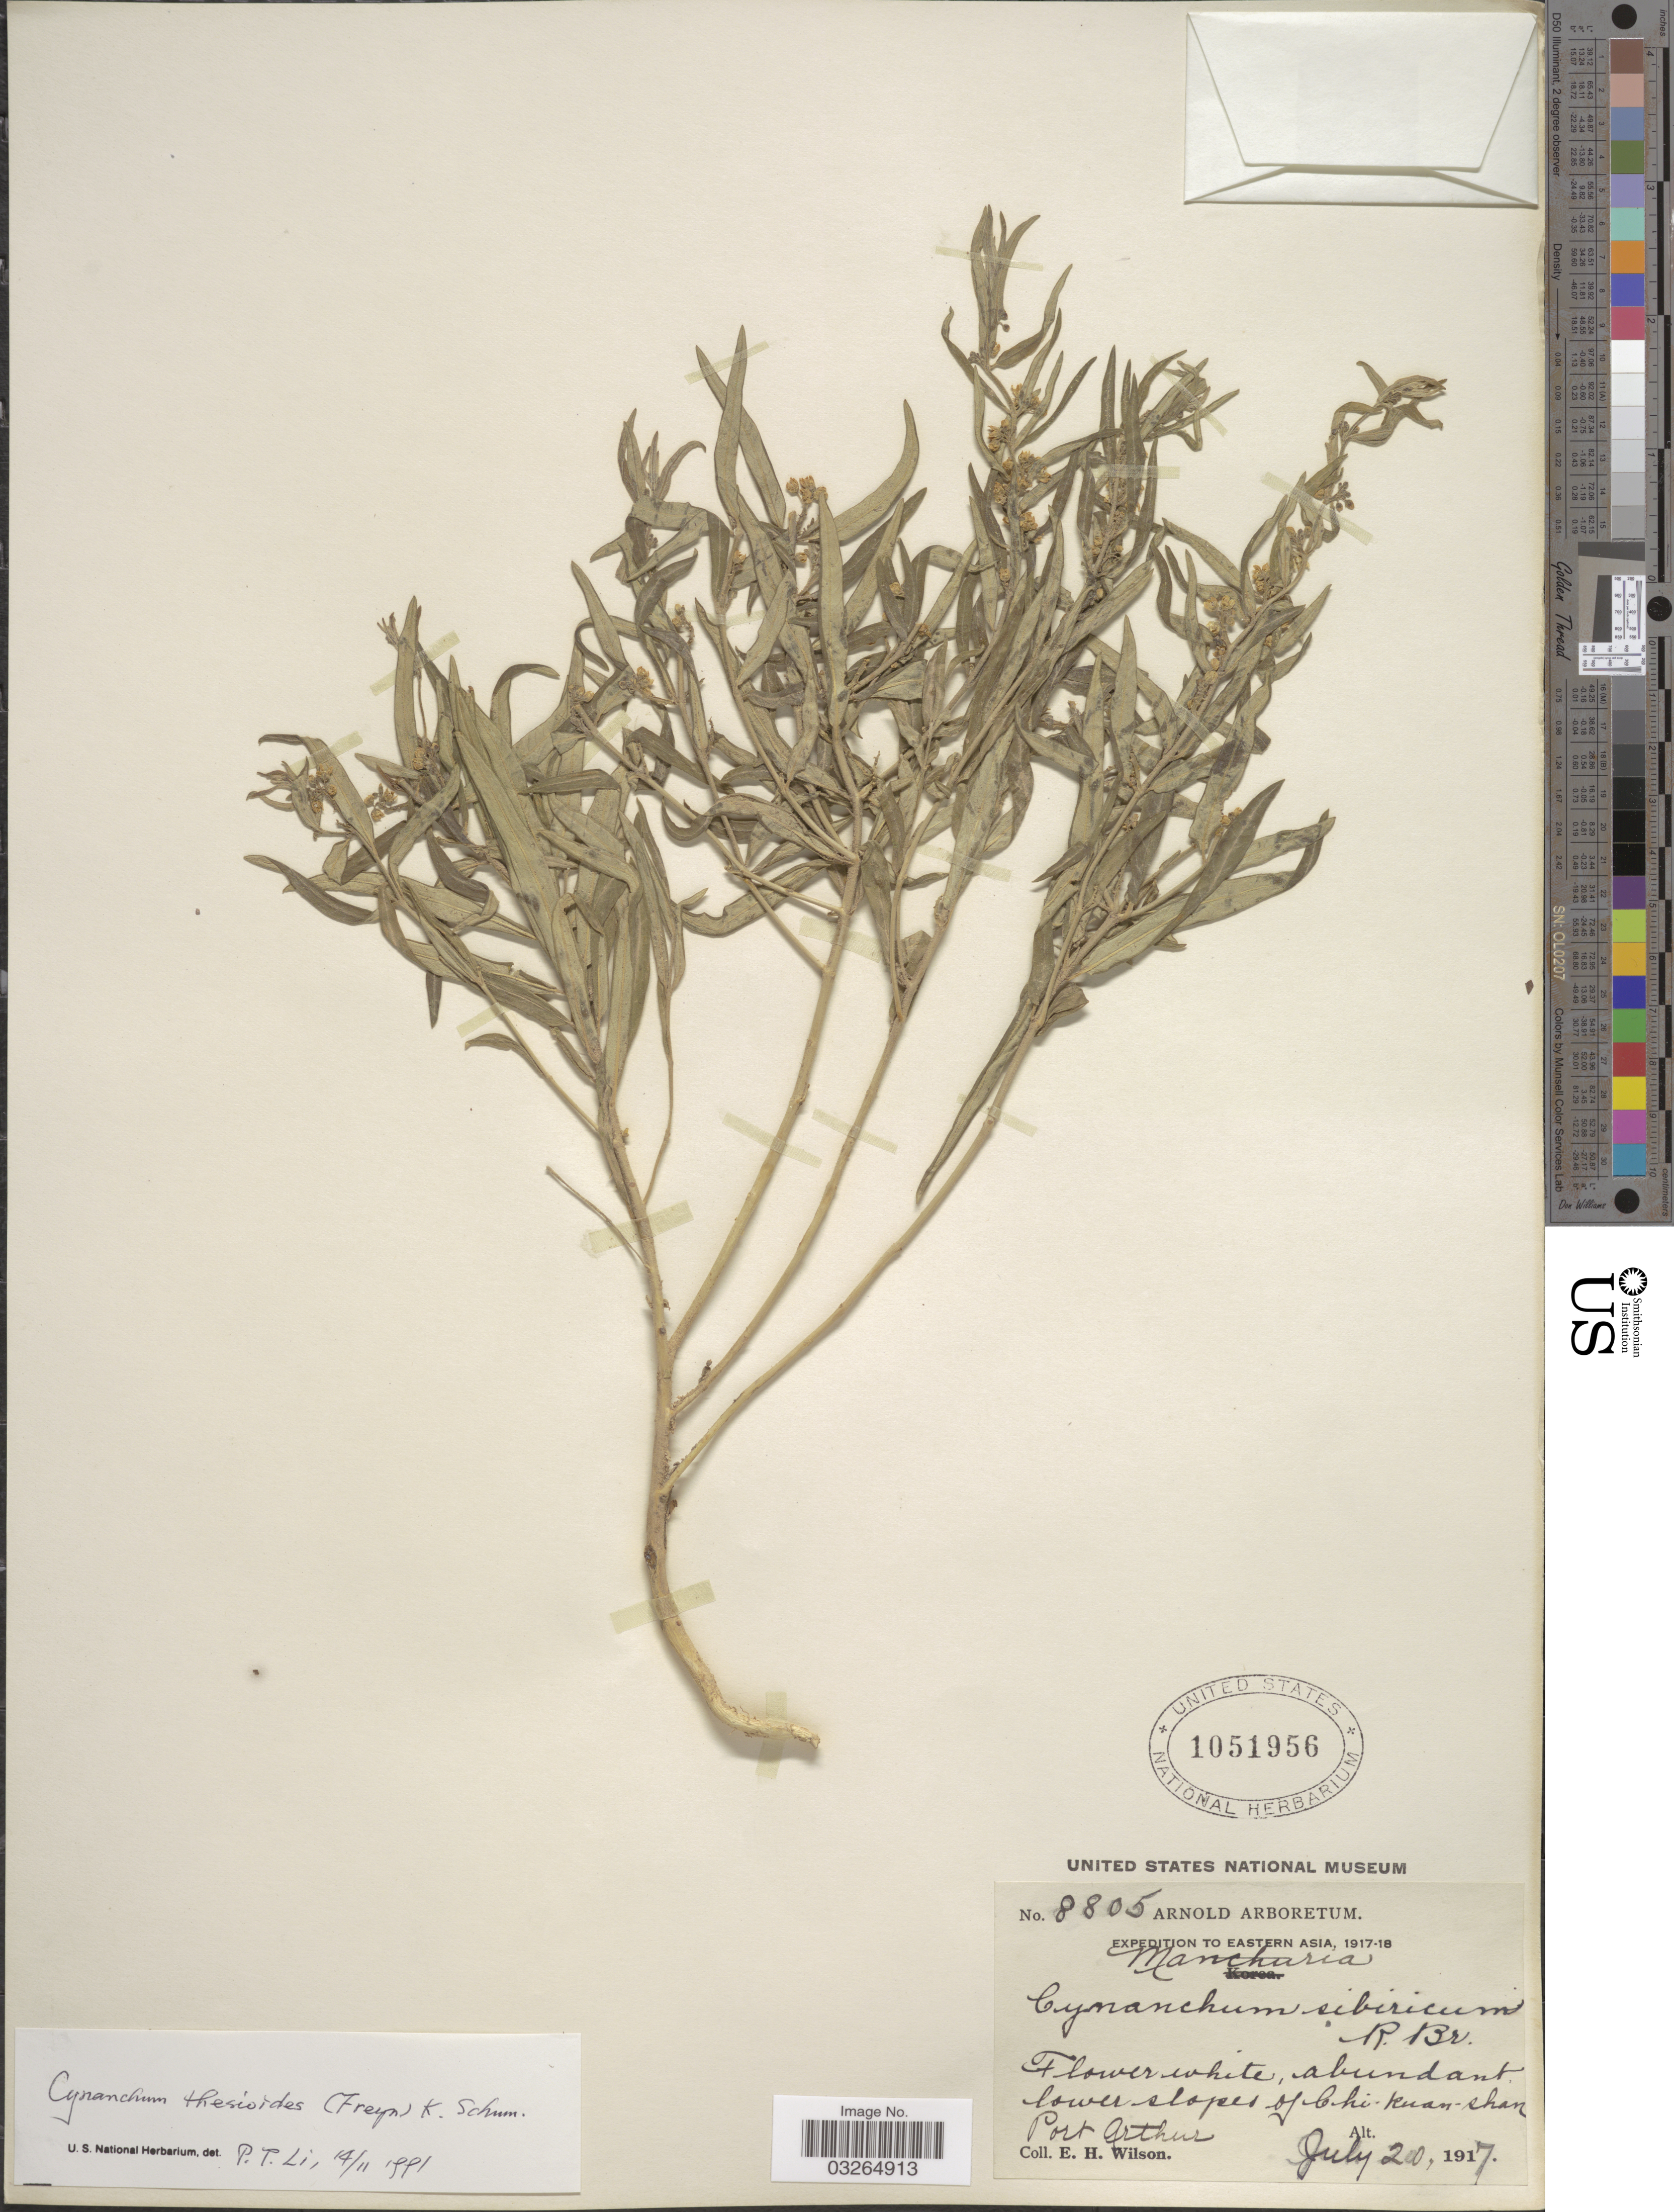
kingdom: Plantae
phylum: Tracheophyta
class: Magnoliopsida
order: Gentianales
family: Apocynaceae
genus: Cynanchum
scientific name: Cynanchum thesioides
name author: (Freyn) K. Schum.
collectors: E. Wilson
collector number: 8805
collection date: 1917-07-20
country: China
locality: Eastern Asia. Manchuria. Lower slopes of Chi-kuan-shan. Port Arthur.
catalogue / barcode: US 1051956